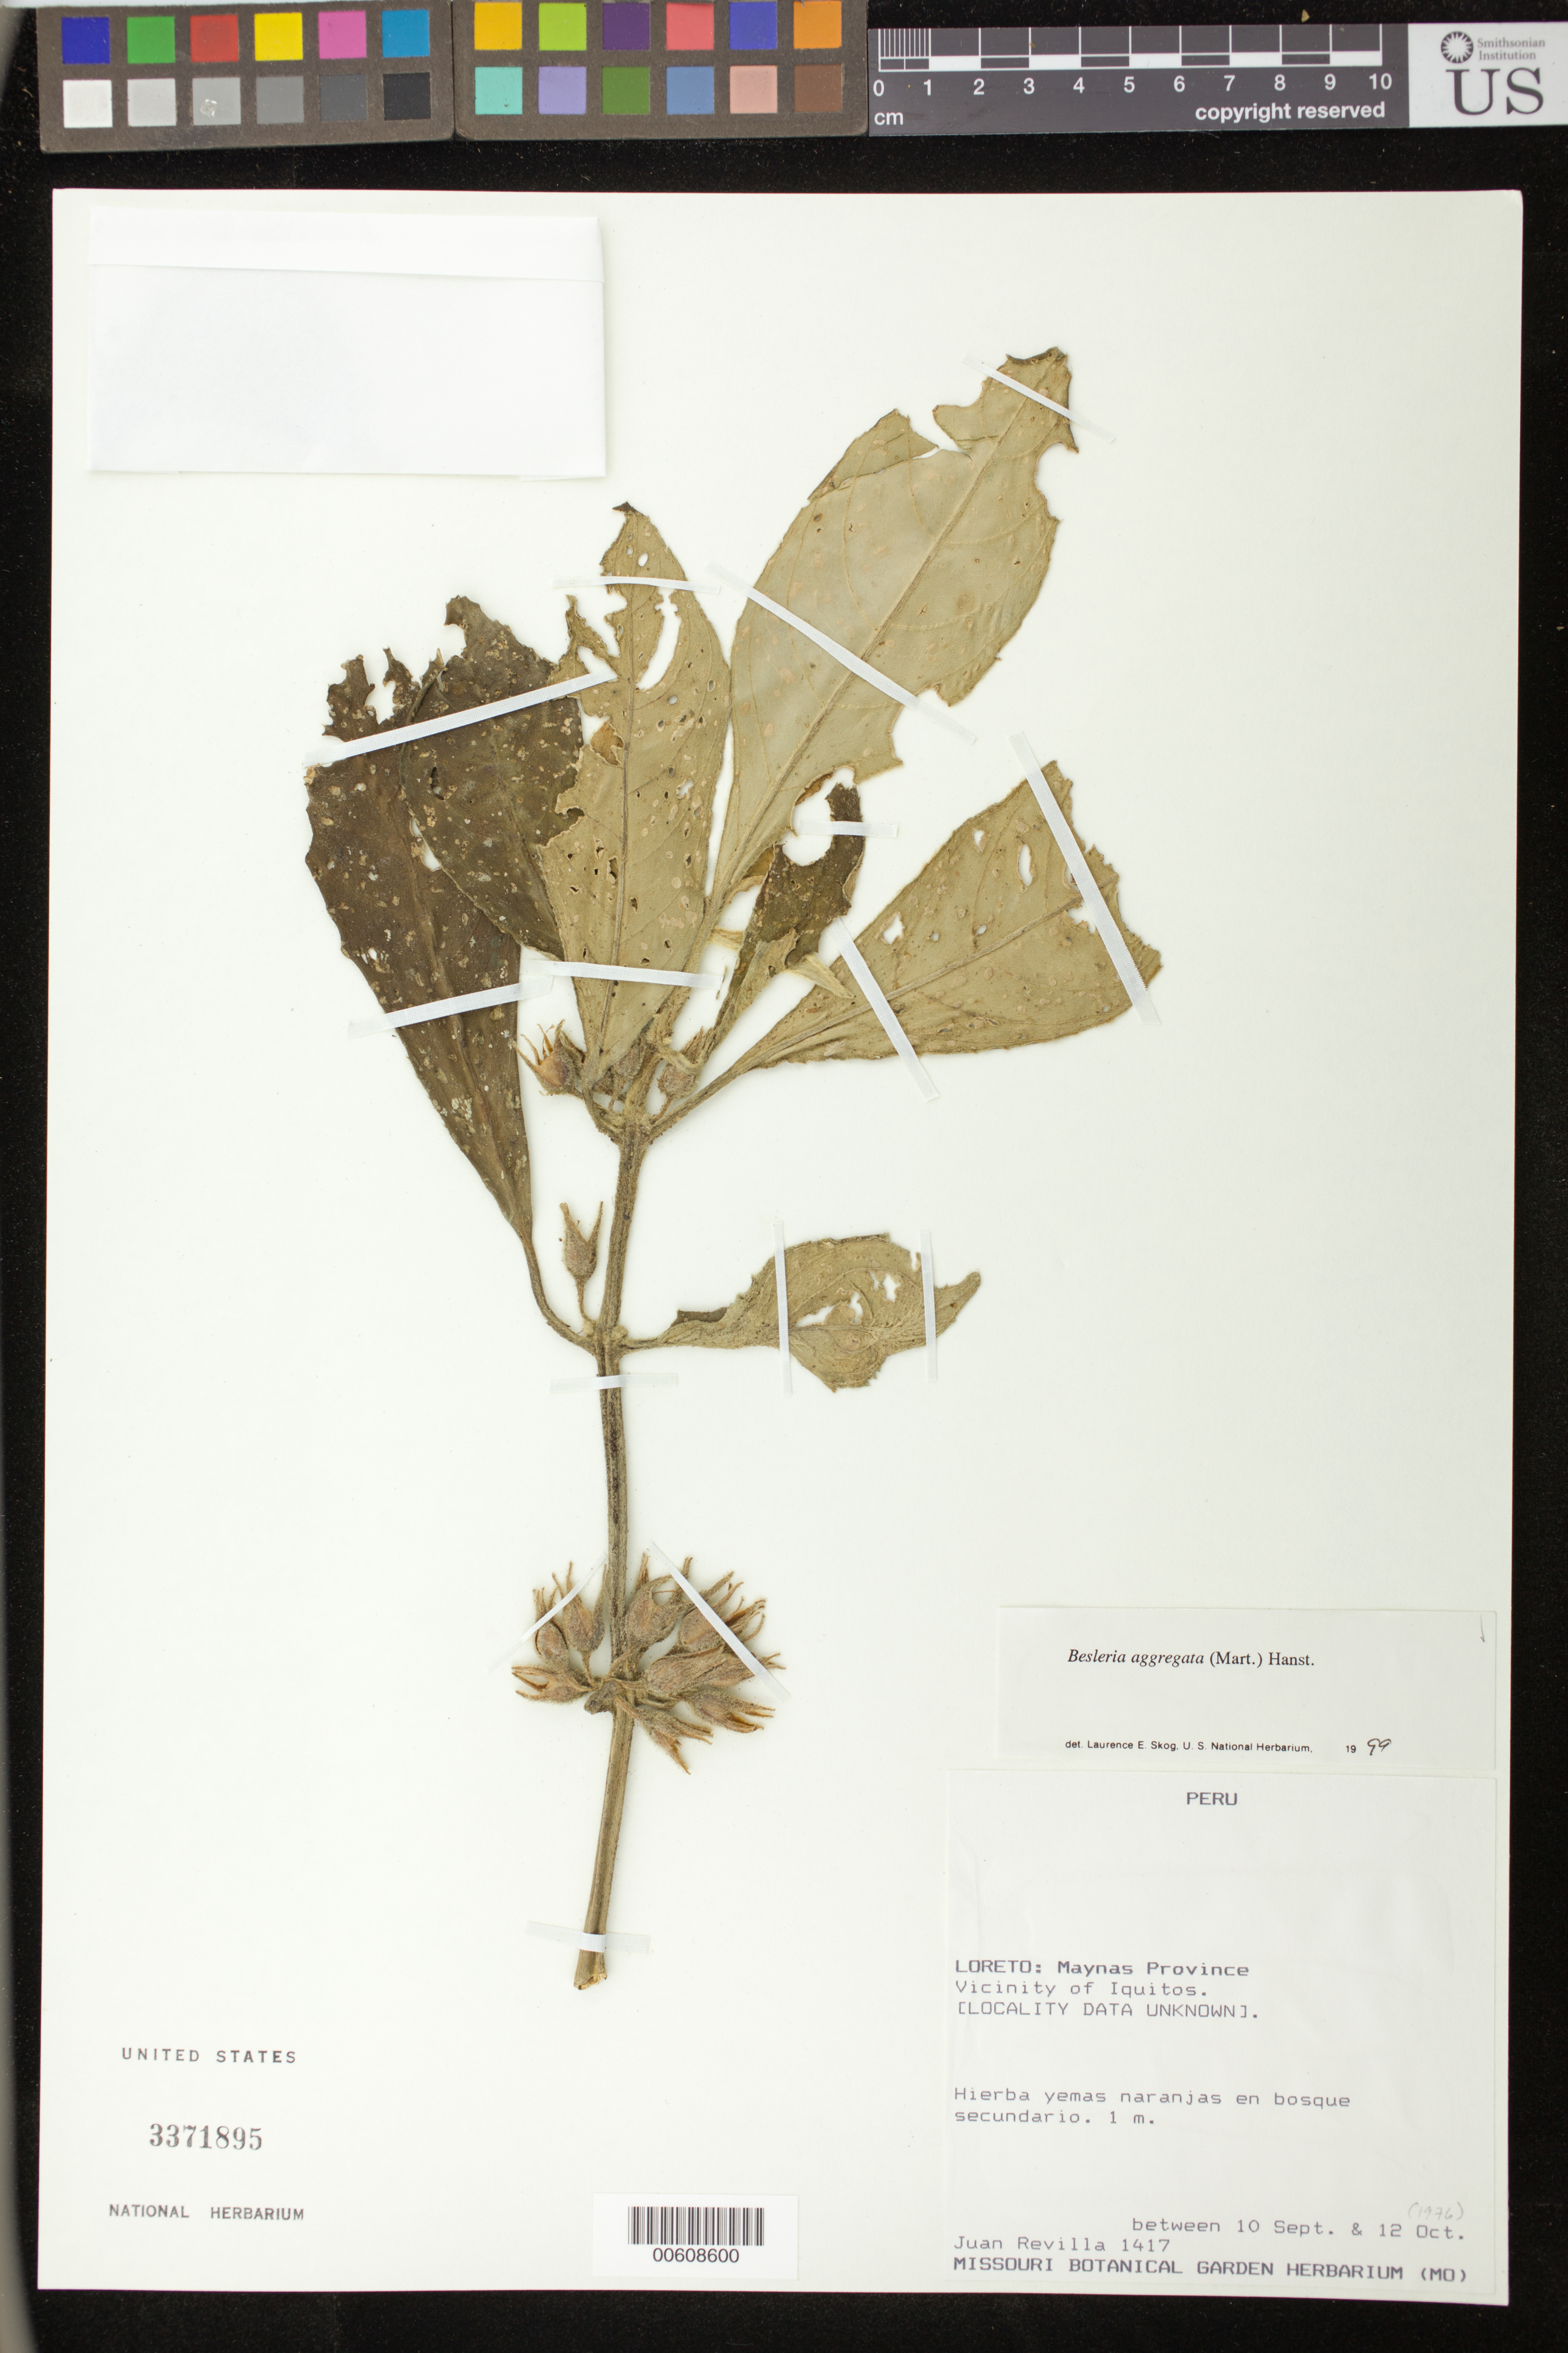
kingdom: Plantae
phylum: Tracheophyta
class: Magnoliopsida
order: Lamiales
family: Gesneriaceae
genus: Besleria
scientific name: Besleria aggregata var. aggregata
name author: (Mart.) Hanst.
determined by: Skog, Laurence E.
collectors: J. Revilla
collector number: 1417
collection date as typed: Sep-Oct 1976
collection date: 1976-09/1976-10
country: Peru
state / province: Loreto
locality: Prov. Maynas, vicinity of Iquitos (locality data unknown)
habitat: En bosque secundario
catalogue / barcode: US 3371895